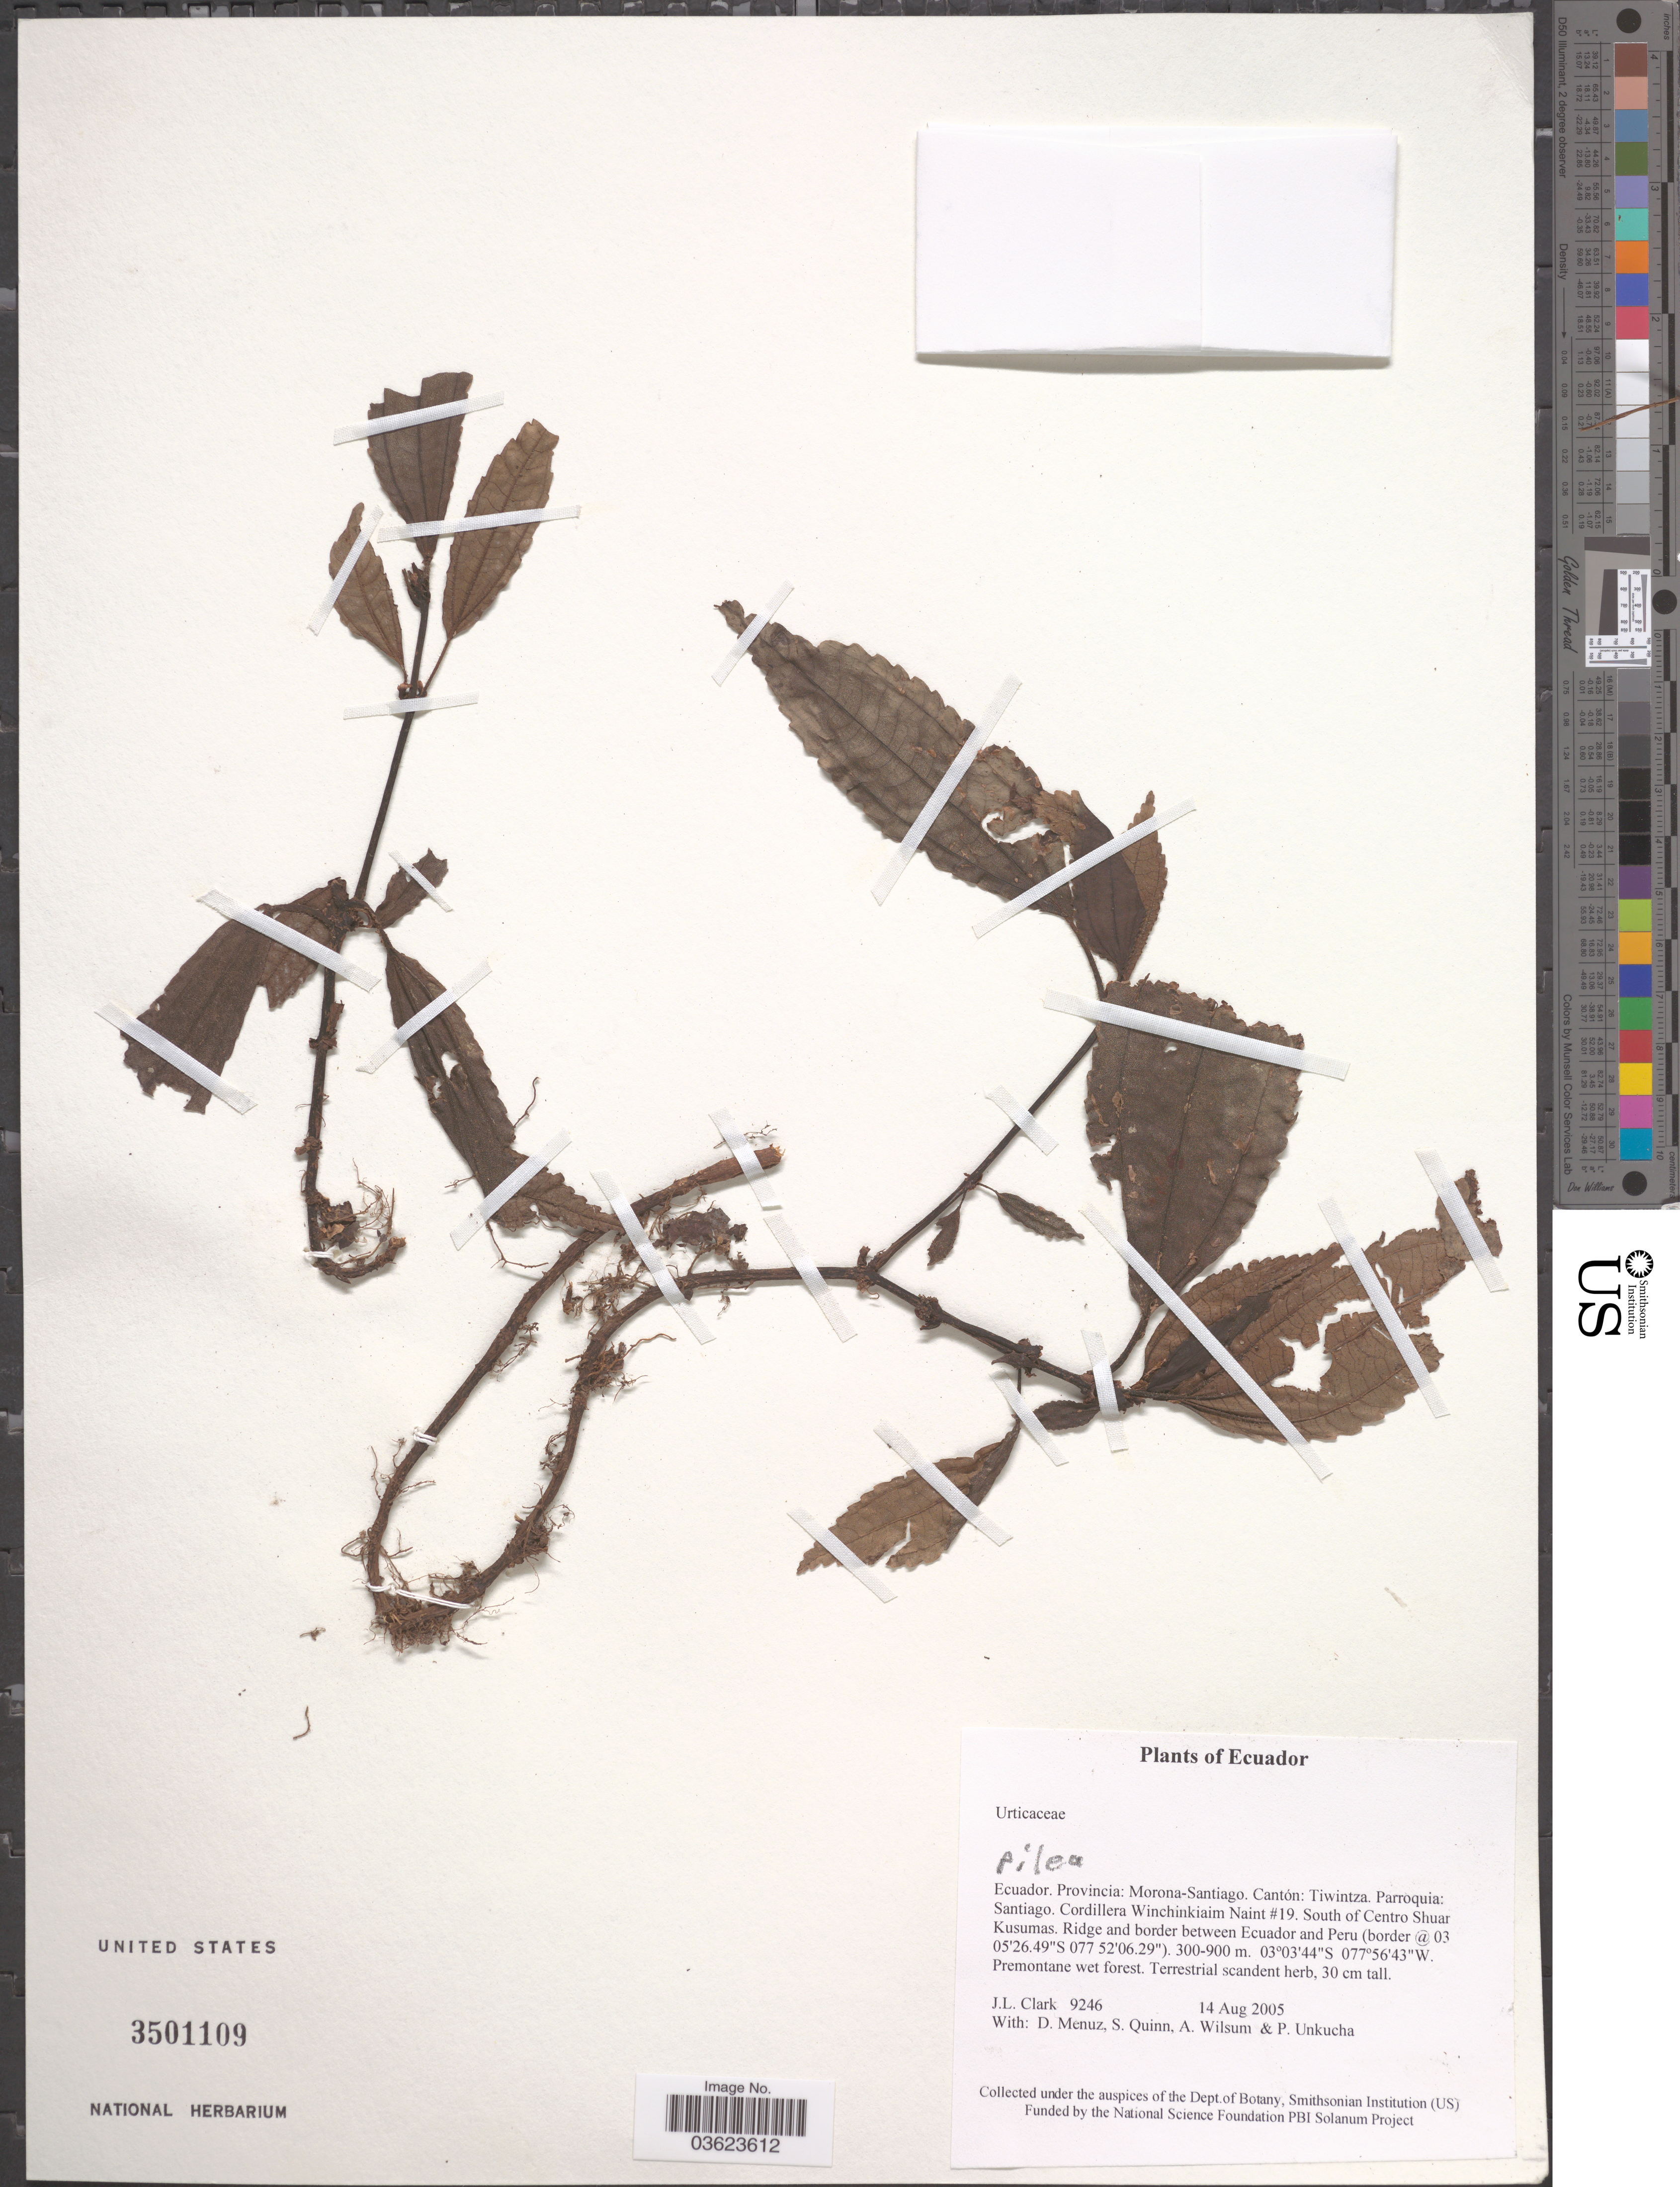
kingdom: Plantae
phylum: Tracheophyta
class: Magnoliopsida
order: Rosales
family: Urticaceae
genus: Pilea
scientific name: Pilea sp.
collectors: J. L. Clark, D. Menuz, S. Quinn, A. Wilsum & P. Unkucha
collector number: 9246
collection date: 2005-08-14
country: Ecuador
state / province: Morona-Santiago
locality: Cantón: Tiwintza. Parroquia: Santiago. Cordillera Winchinkiaim Naint #19. South of Centro Shuar Kusumas. Ridge and border between Ecuador and Peru.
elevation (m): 300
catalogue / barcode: US 3501109